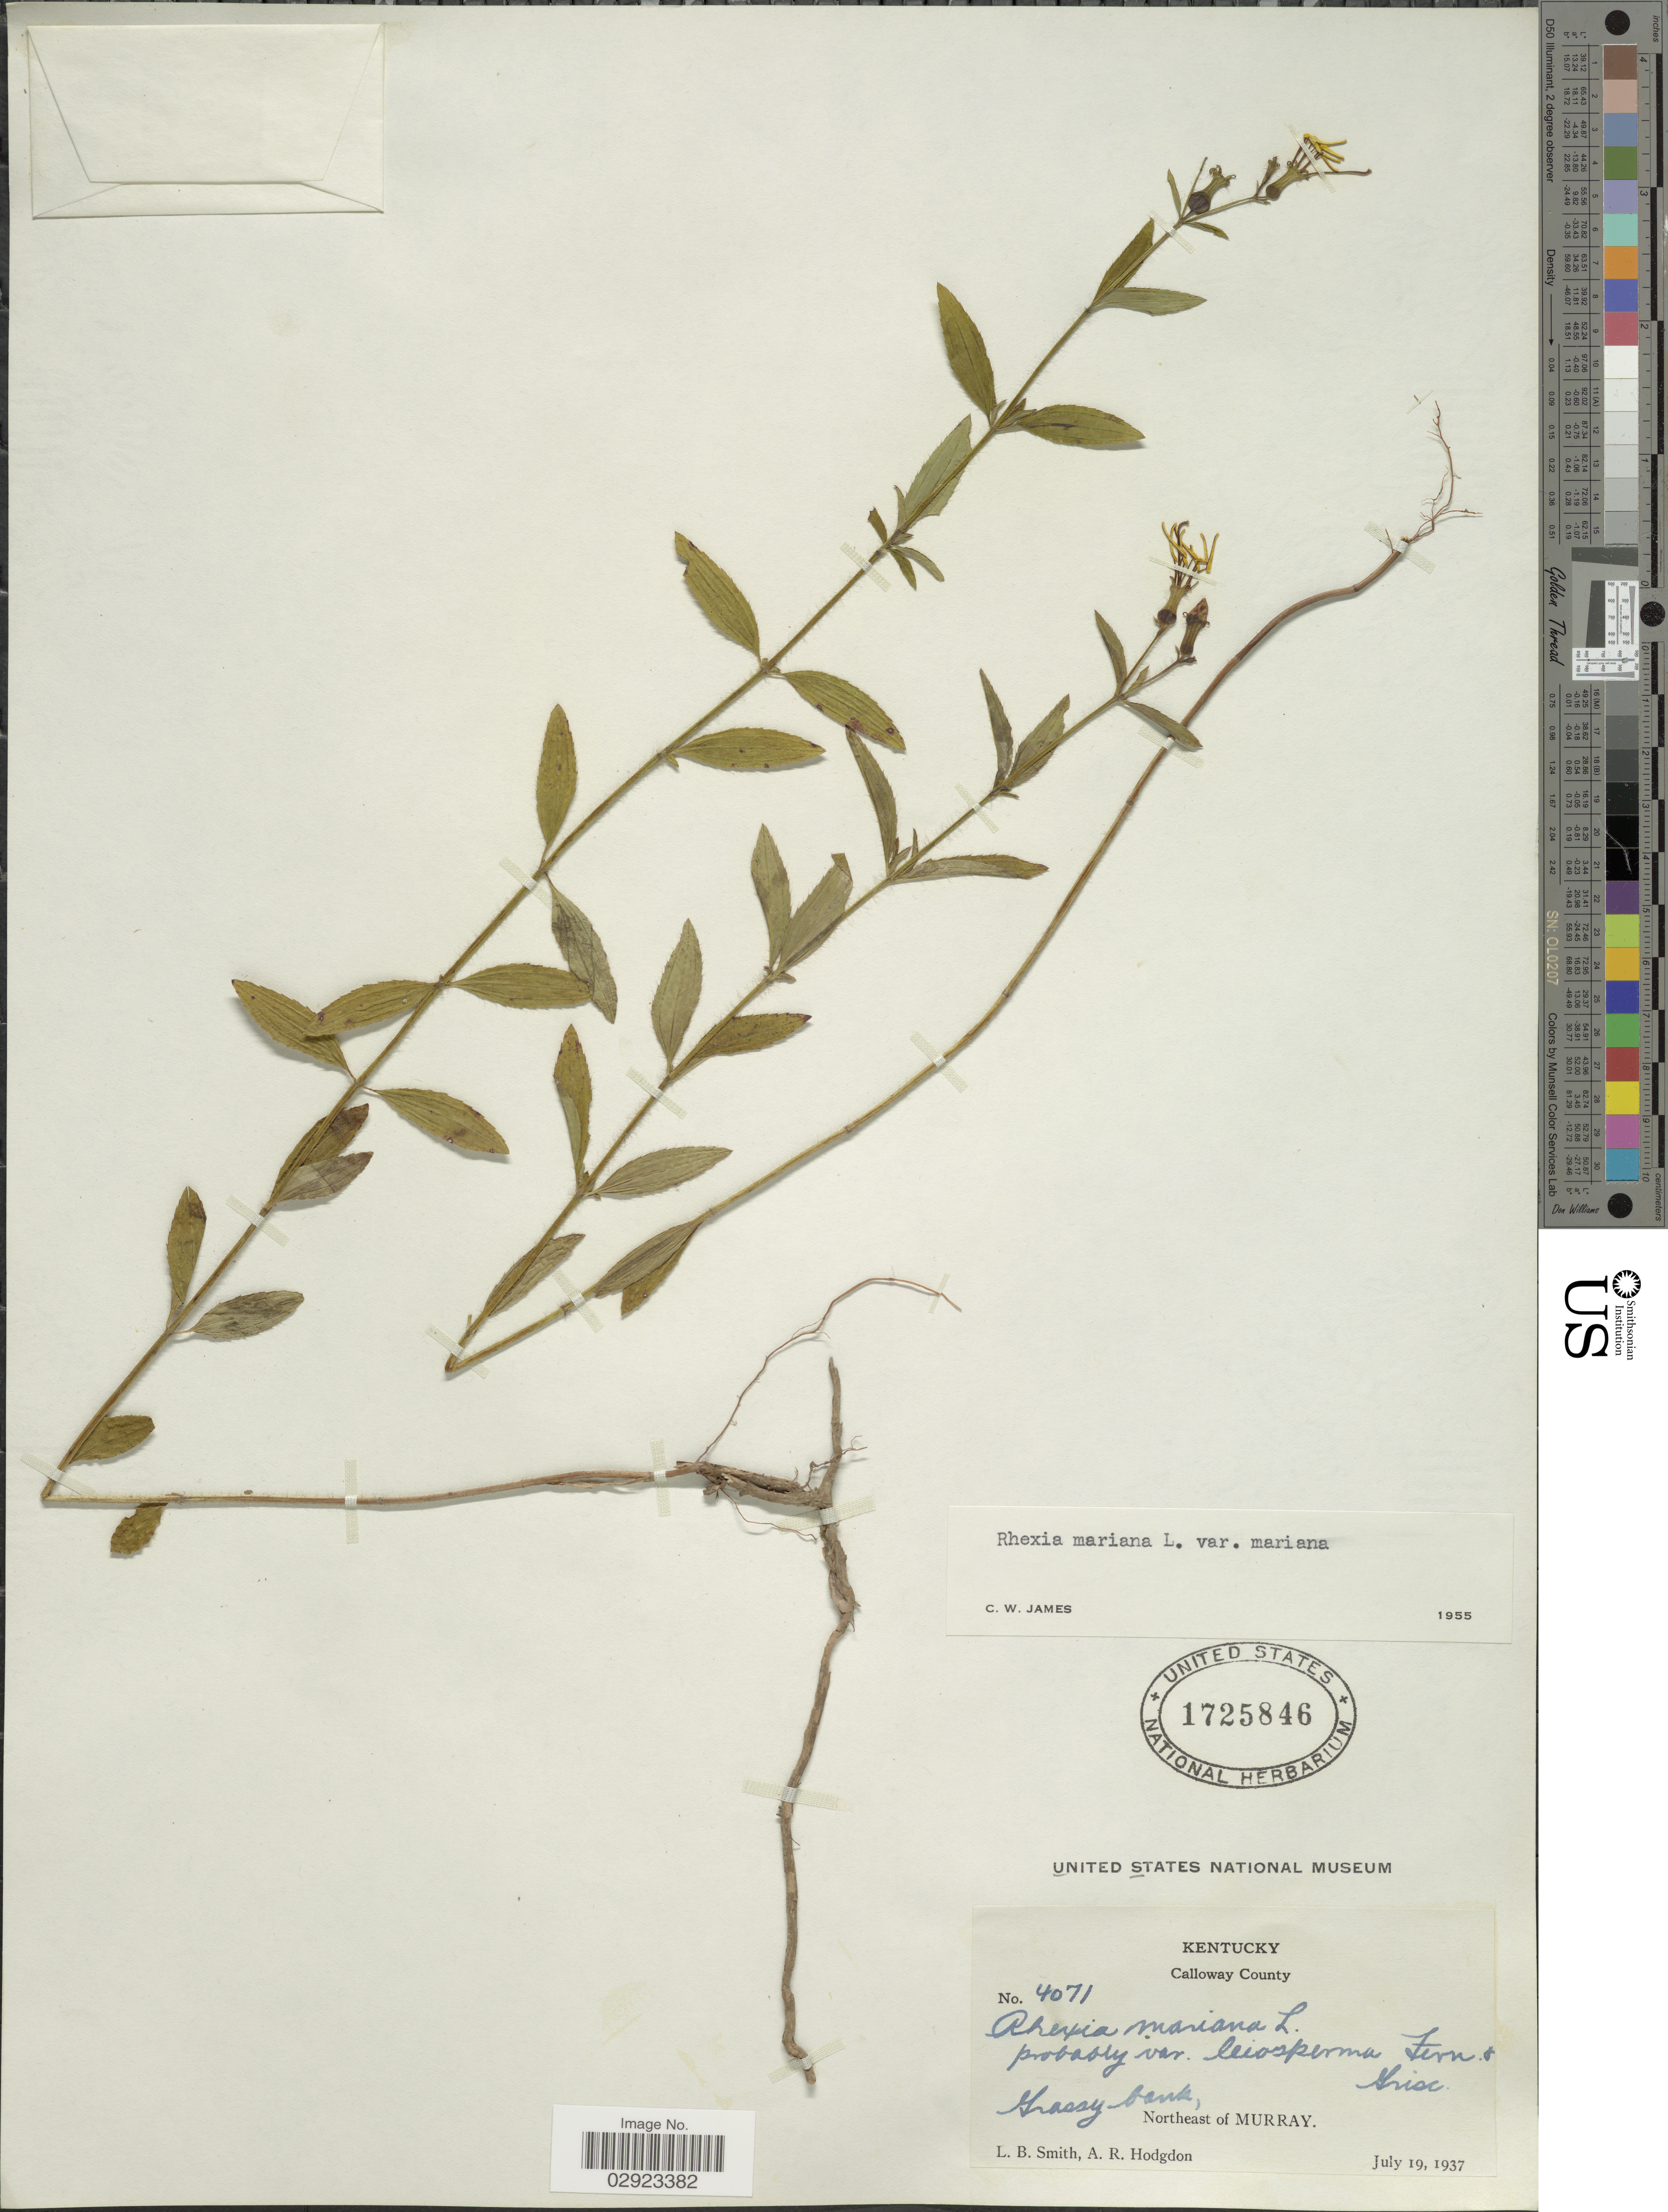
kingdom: Plantae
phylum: Tracheophyta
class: Magnoliopsida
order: Myrtales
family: Melastomataceae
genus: Rhexia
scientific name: Rhexia mariana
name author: L.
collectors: L. Smith & A. R. Hodgdon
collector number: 4071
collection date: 1937-07-19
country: United States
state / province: Kentucky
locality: Calloway County, Northeast of Murray.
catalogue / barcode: US 1725846